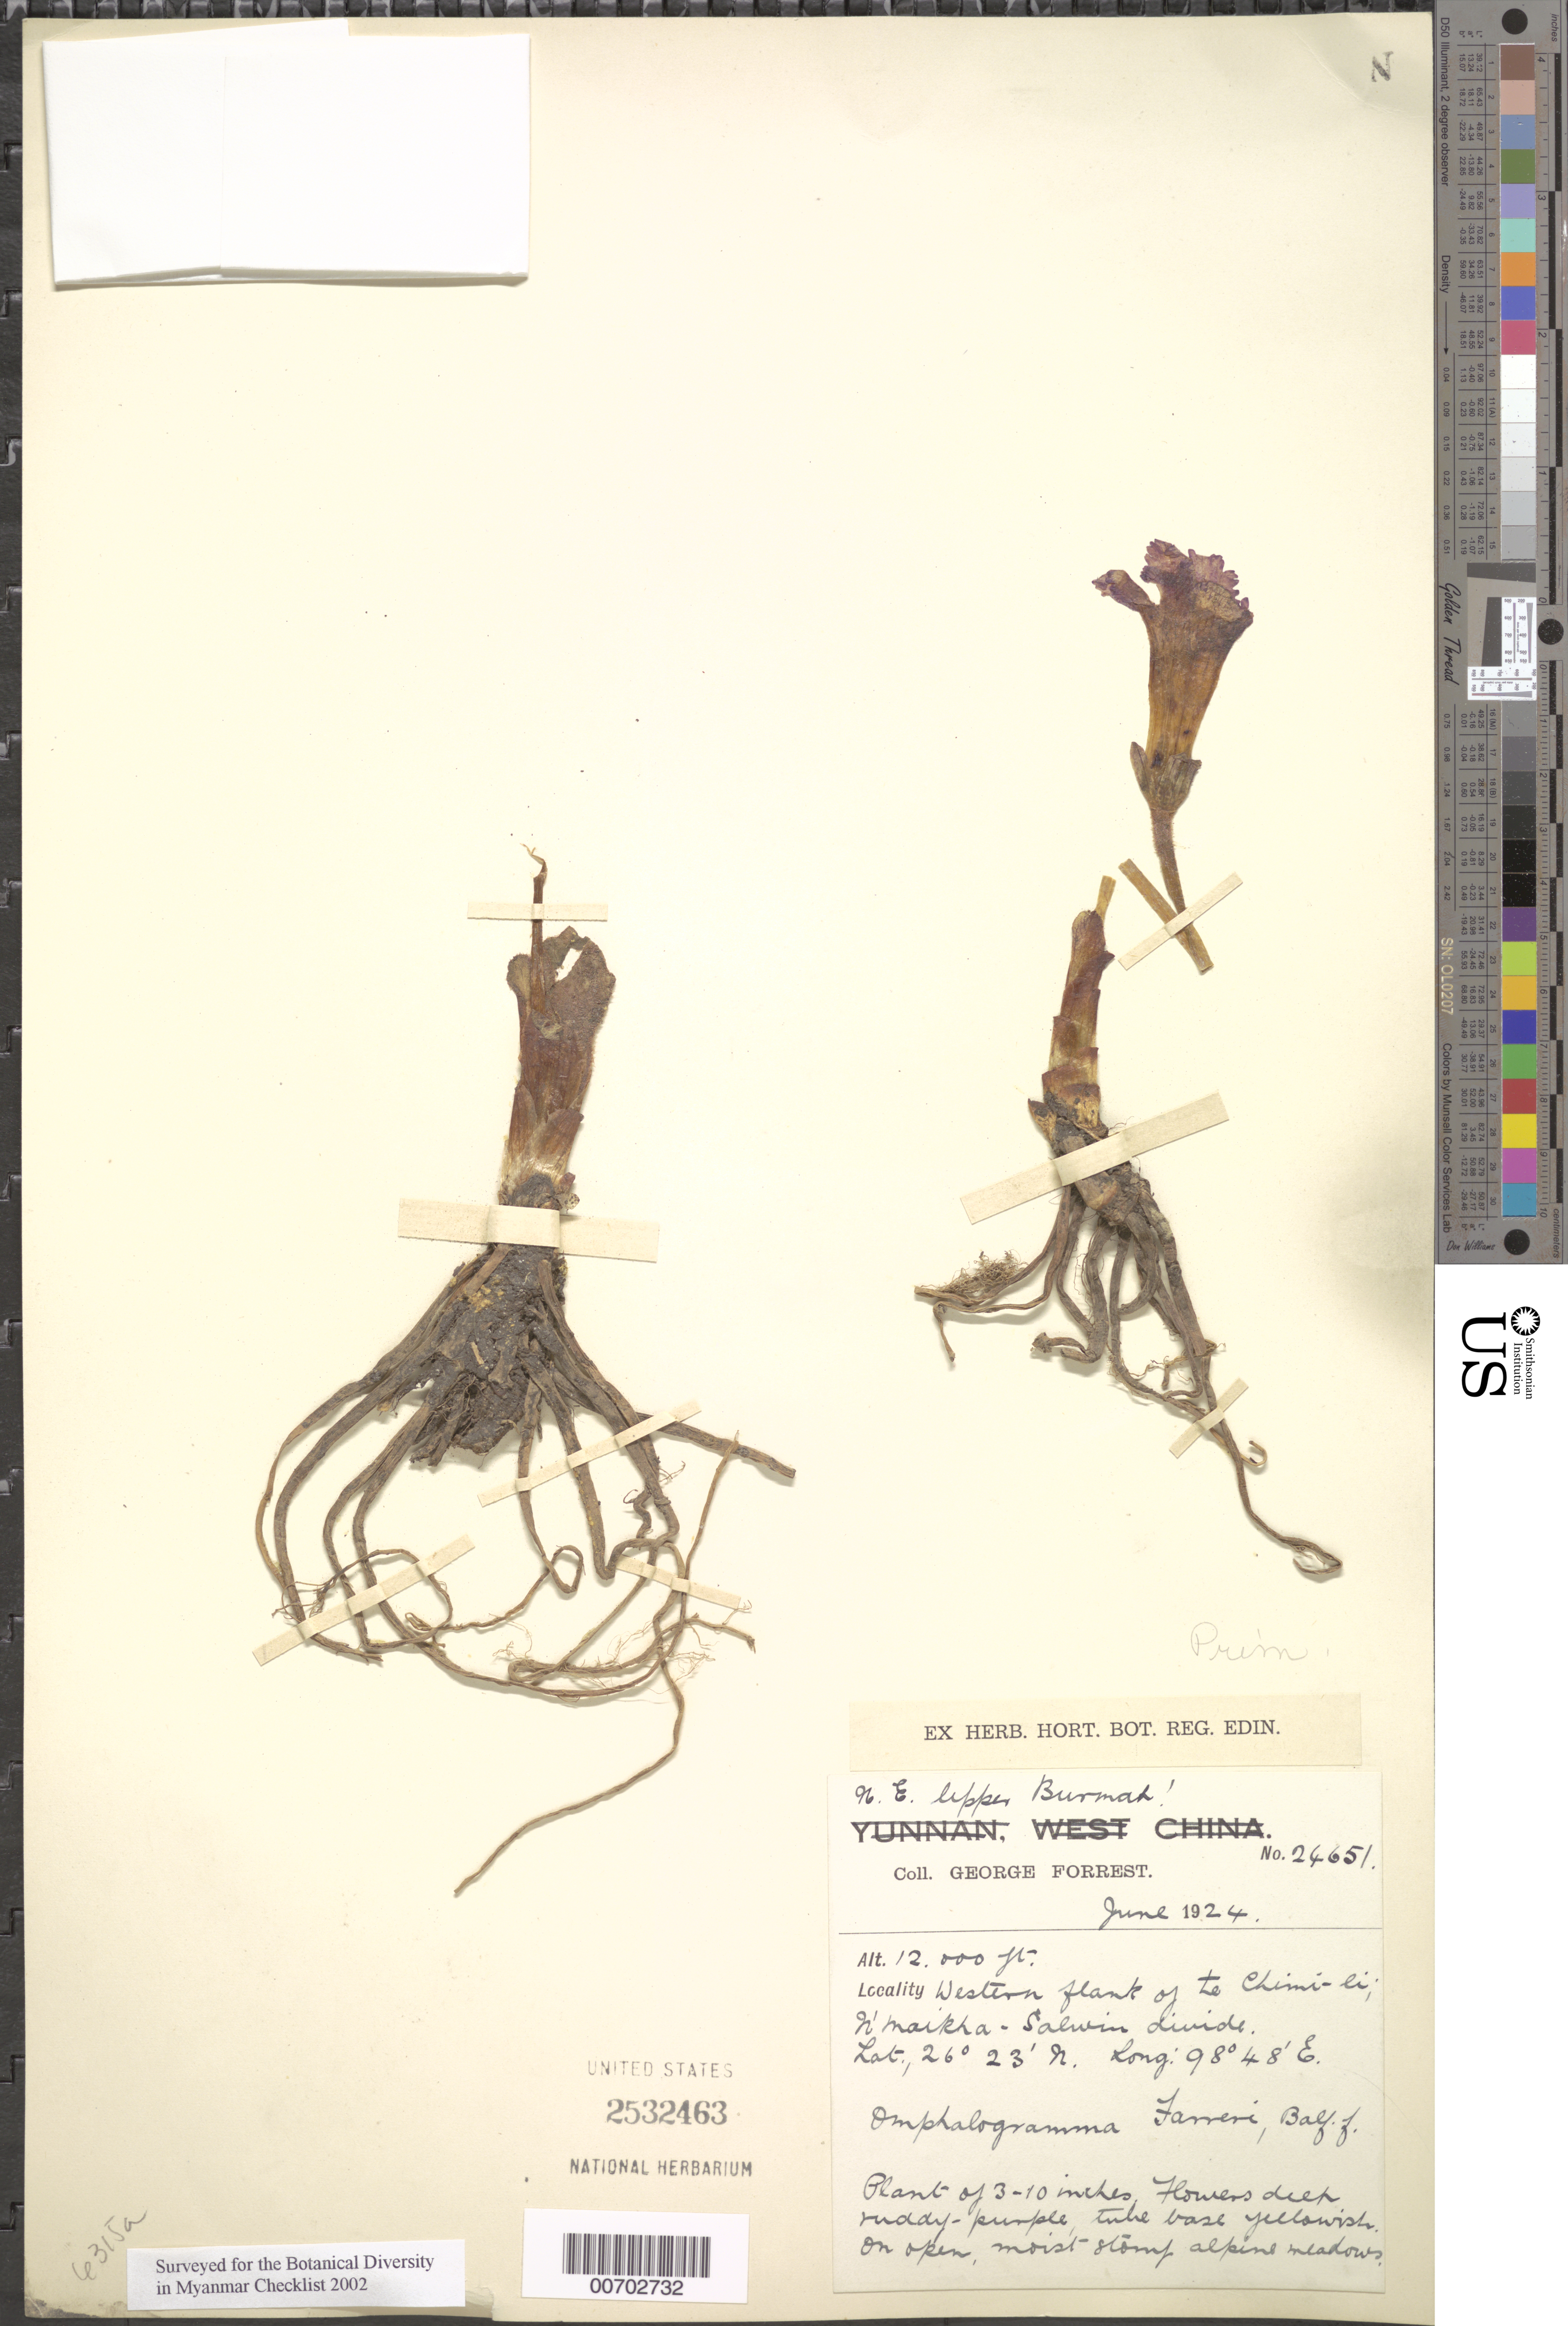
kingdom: Plantae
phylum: Tracheophyta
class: Magnoliopsida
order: Ericales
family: Primulaceae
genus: Omphalogramma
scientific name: Omphalogramma farreri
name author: Balf. f.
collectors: G. Forrest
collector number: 24651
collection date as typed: Jun 1924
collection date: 1924-06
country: Myanmar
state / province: Kachin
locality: N'Maikha-Salwin Divide, W flank, Chimi-li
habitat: Open moist stony alpine meadows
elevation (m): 3658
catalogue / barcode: US 2532463